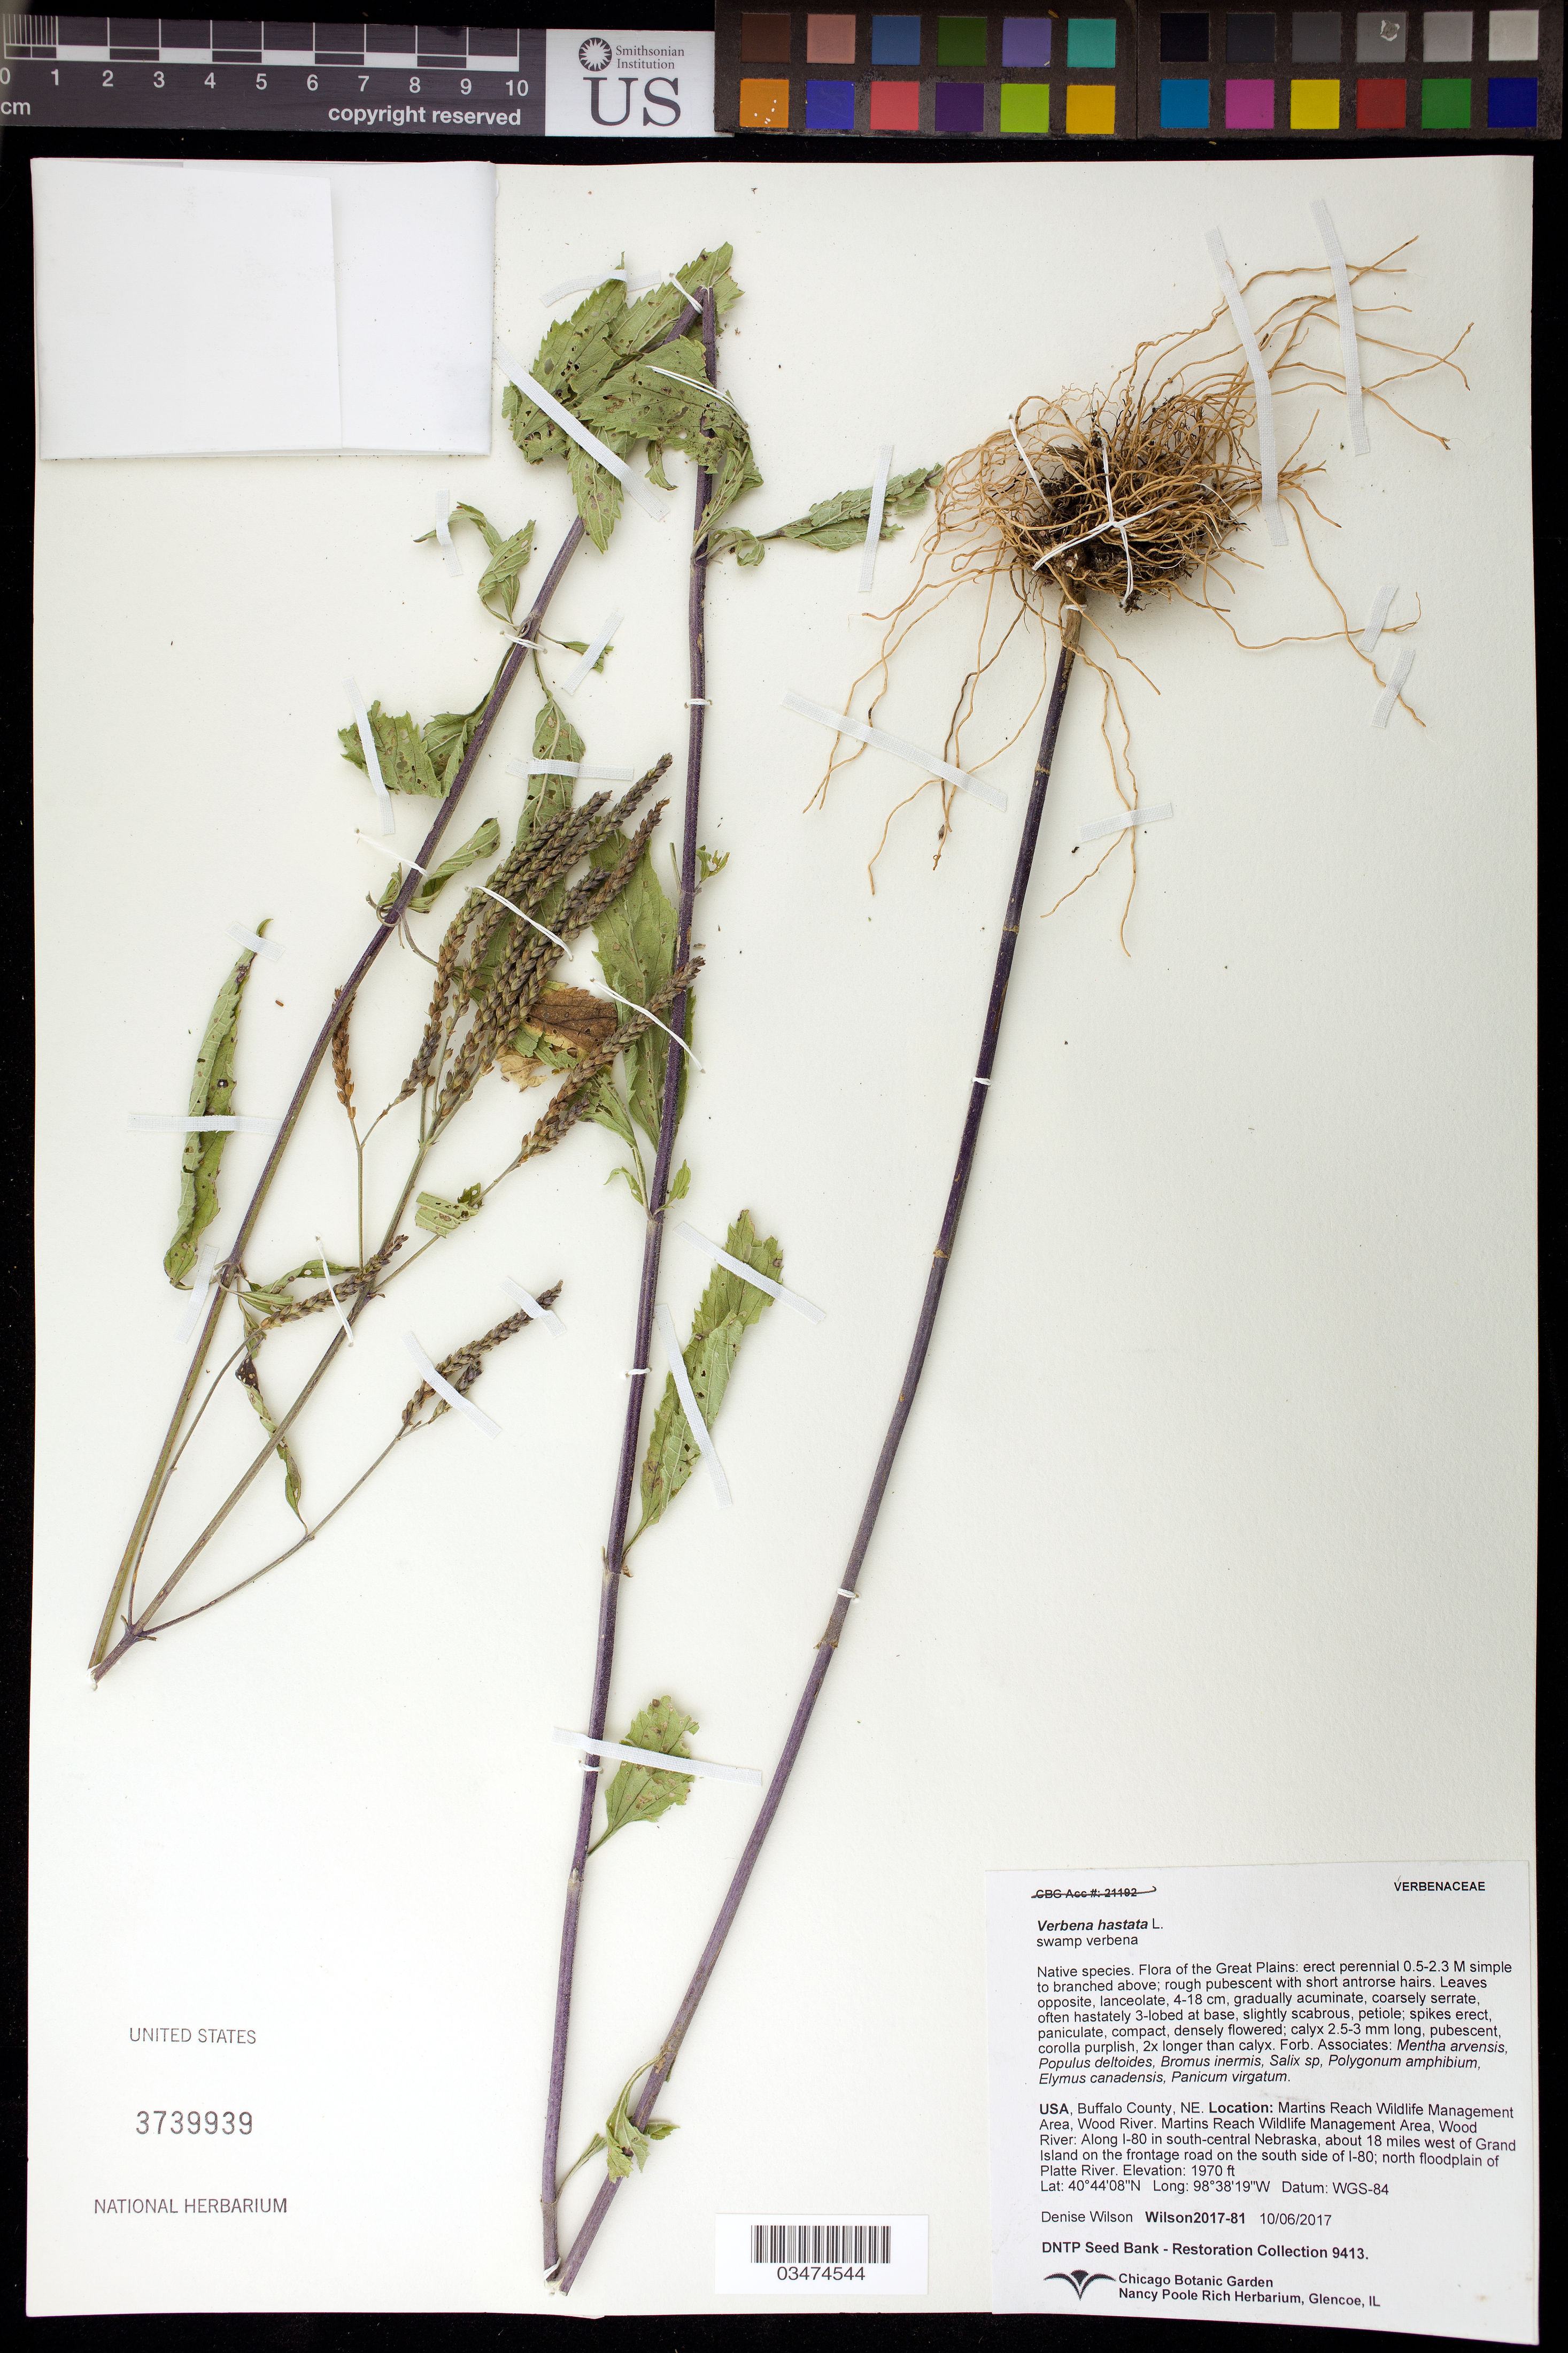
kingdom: Plantae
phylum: Tracheophyta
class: Magnoliopsida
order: Lamiales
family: Verbenaceae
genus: Verbena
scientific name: Verbena hastata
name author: L.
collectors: D. Wilson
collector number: Wilson2017-81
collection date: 2017-10-06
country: United States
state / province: Nebraska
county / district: Buffalo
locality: Martins Reach Wildlife Management Area, Wood River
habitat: With: Mentha arvensis, Populus deltoides, Bromus intermis.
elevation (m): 600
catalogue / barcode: US 3739939